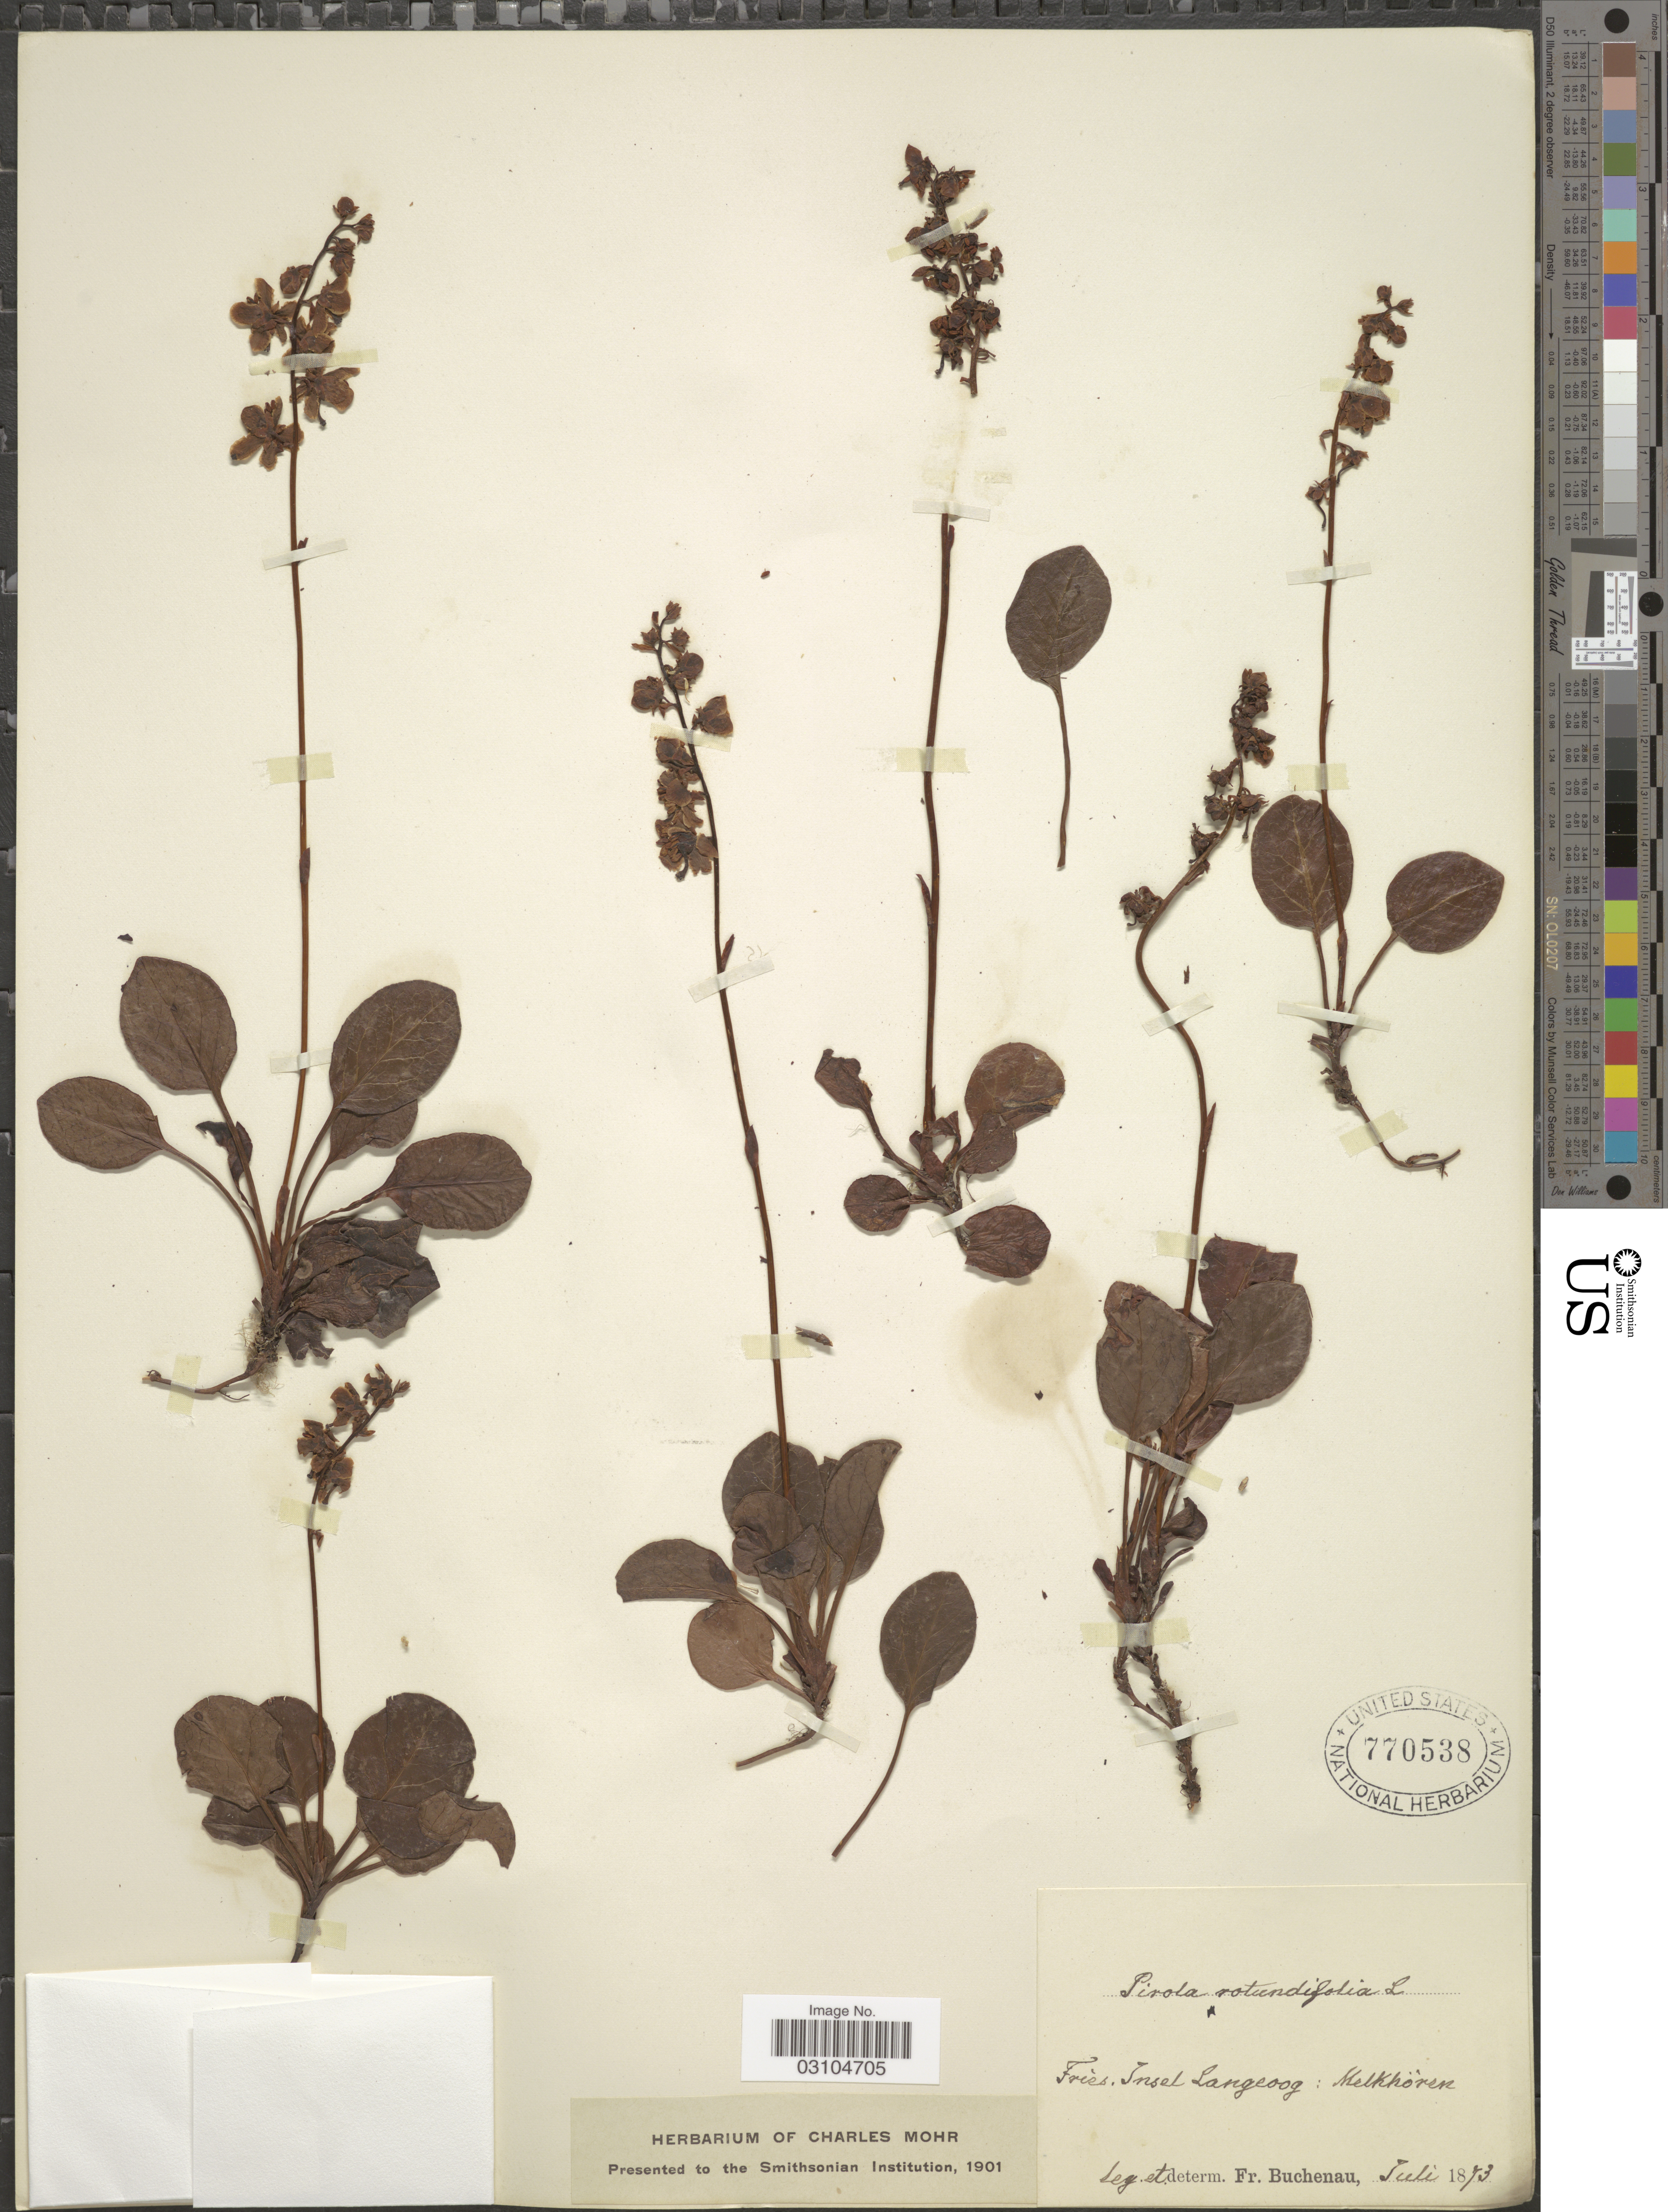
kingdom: Plantae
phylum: Tracheophyta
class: Magnoliopsida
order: Ericales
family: Ericaceae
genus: Pyrola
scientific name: Pyrola rotundifolia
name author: L.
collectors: F. Buchenau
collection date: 1873-07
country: Germany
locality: Fries. Insel Langeoog: Melkhören.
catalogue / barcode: US 770538